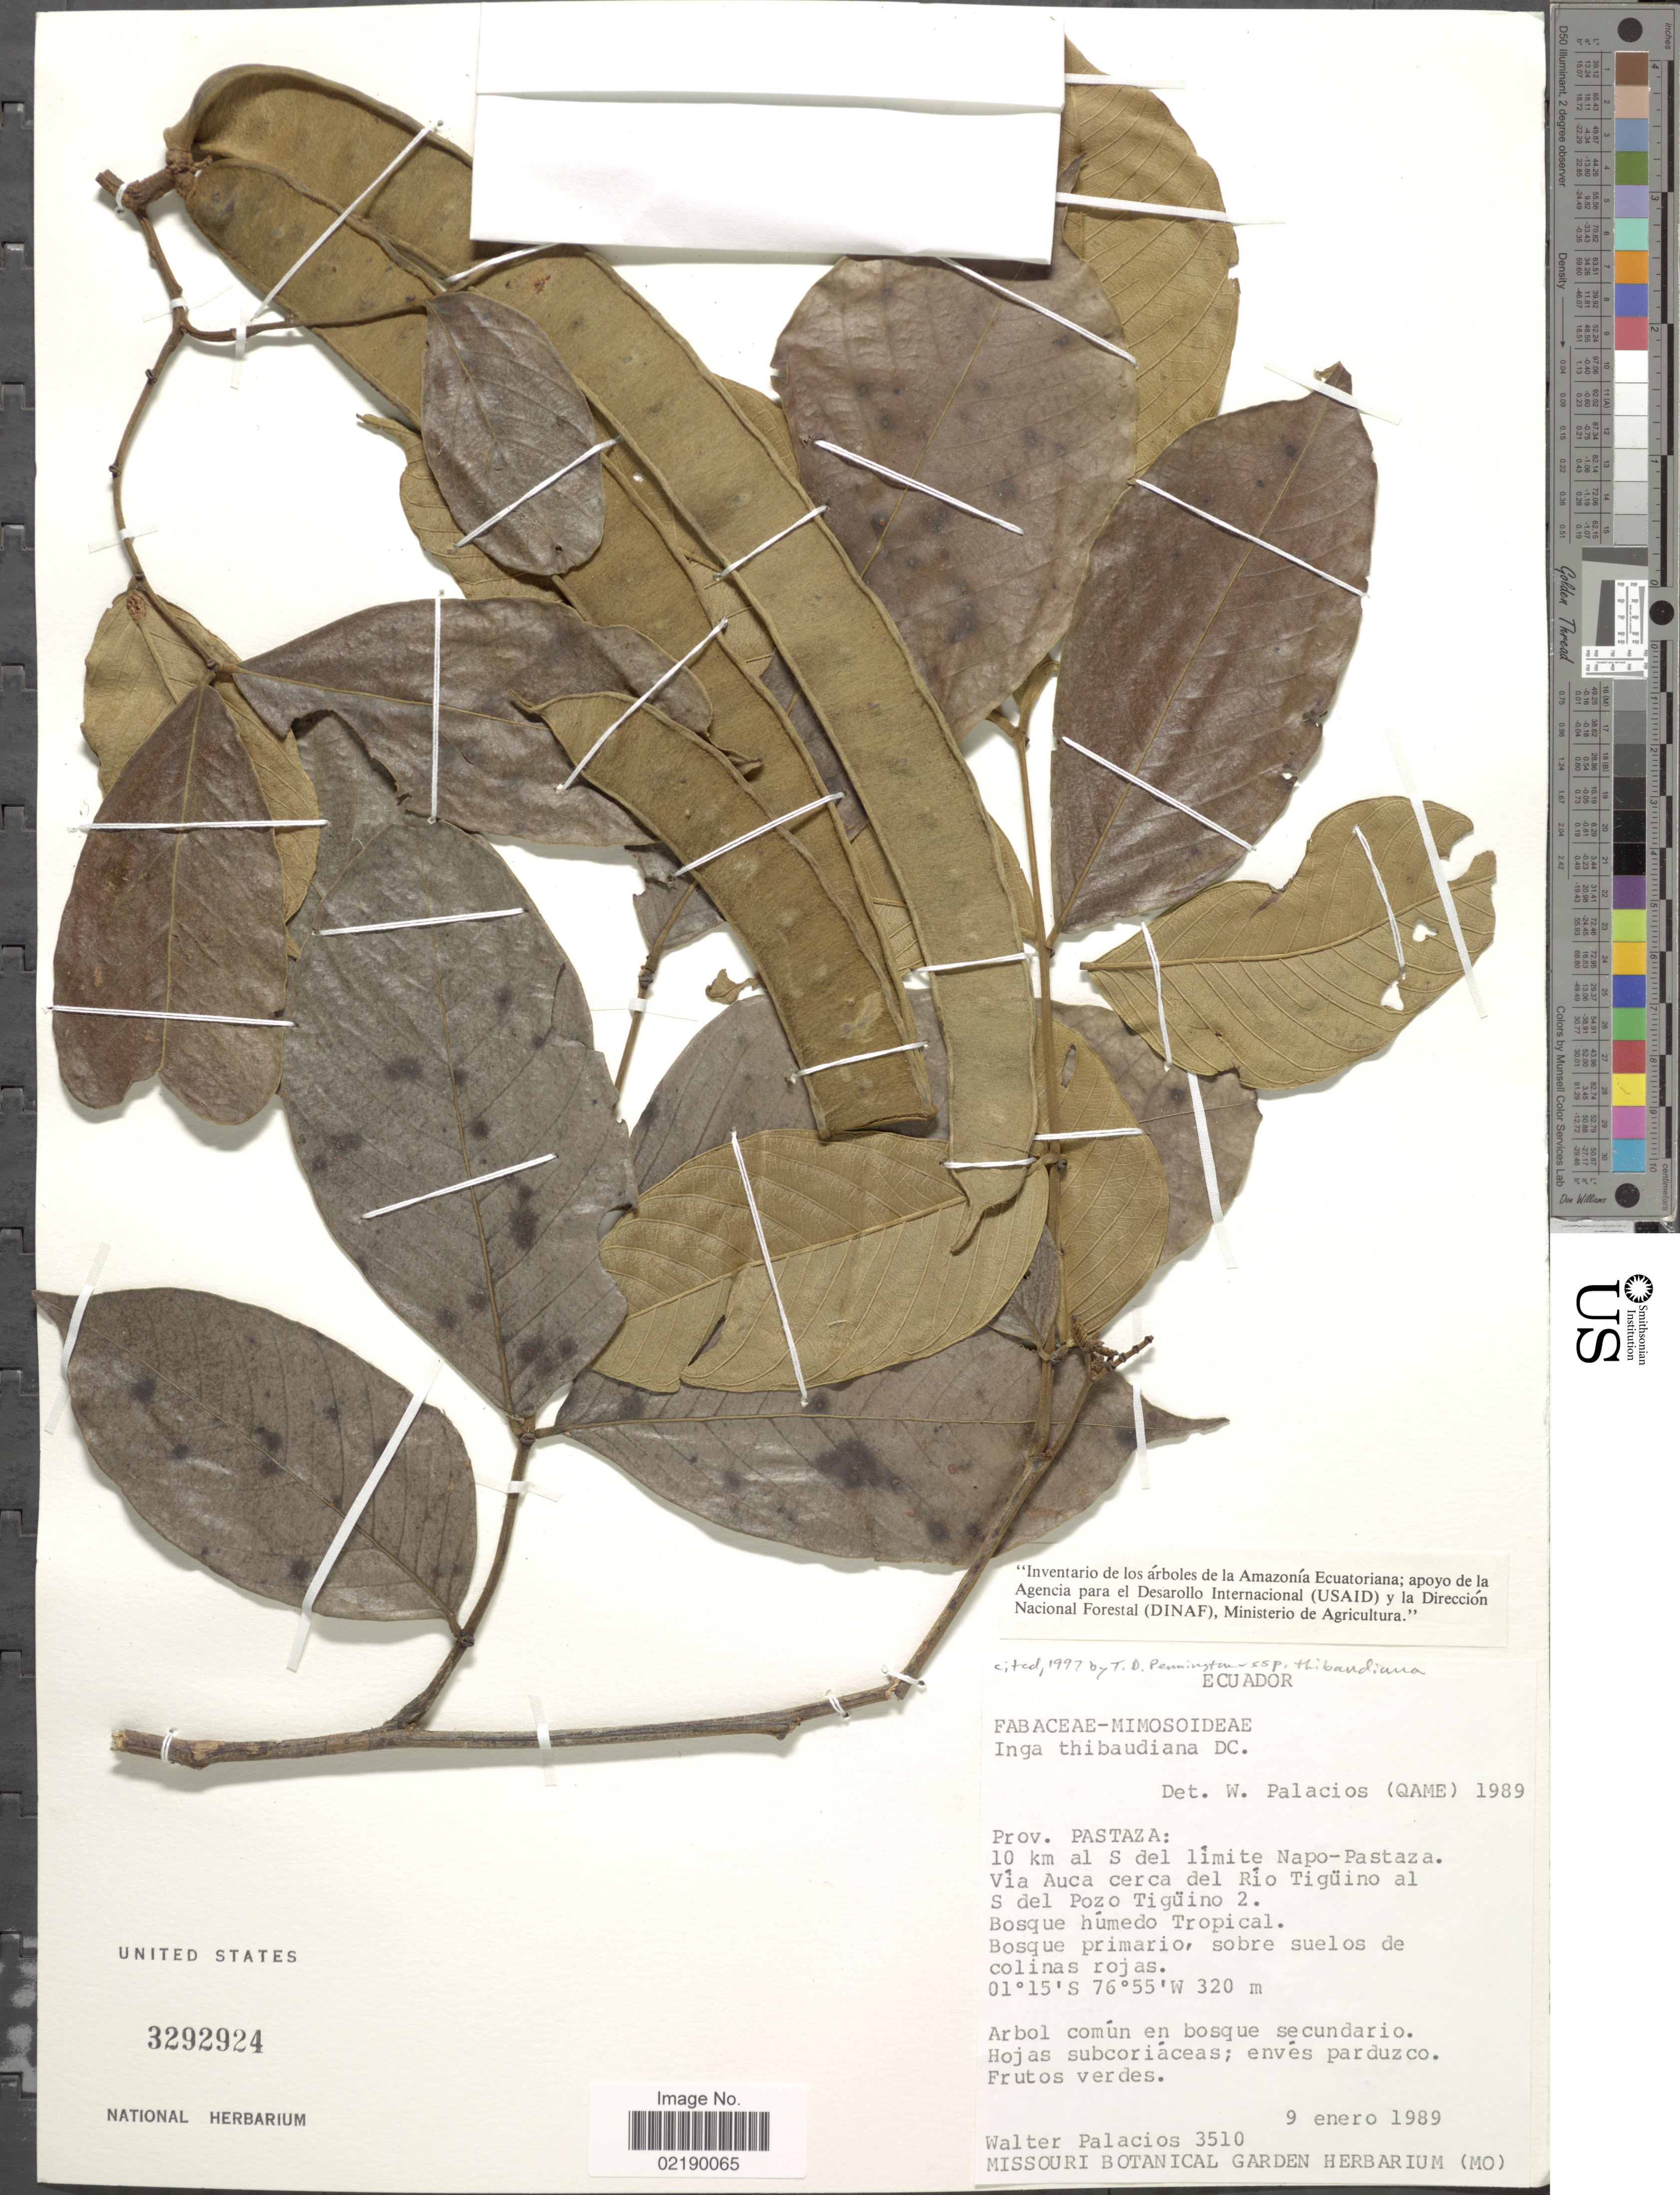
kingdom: Plantae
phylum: Tracheophyta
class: Magnoliopsida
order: Fabales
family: Fabaceae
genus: Inga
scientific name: Inga thibaudiana subsp. thibaudiana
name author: DC.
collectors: W. Palacios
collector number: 3510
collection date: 1989-01-09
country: Ecuador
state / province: Pastaza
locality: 10 km al S del limite Napo-Pastaza. Via Auca cerca del Rio Tiguino al S del Pozo Tiguino 2.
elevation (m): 320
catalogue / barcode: US 3292924